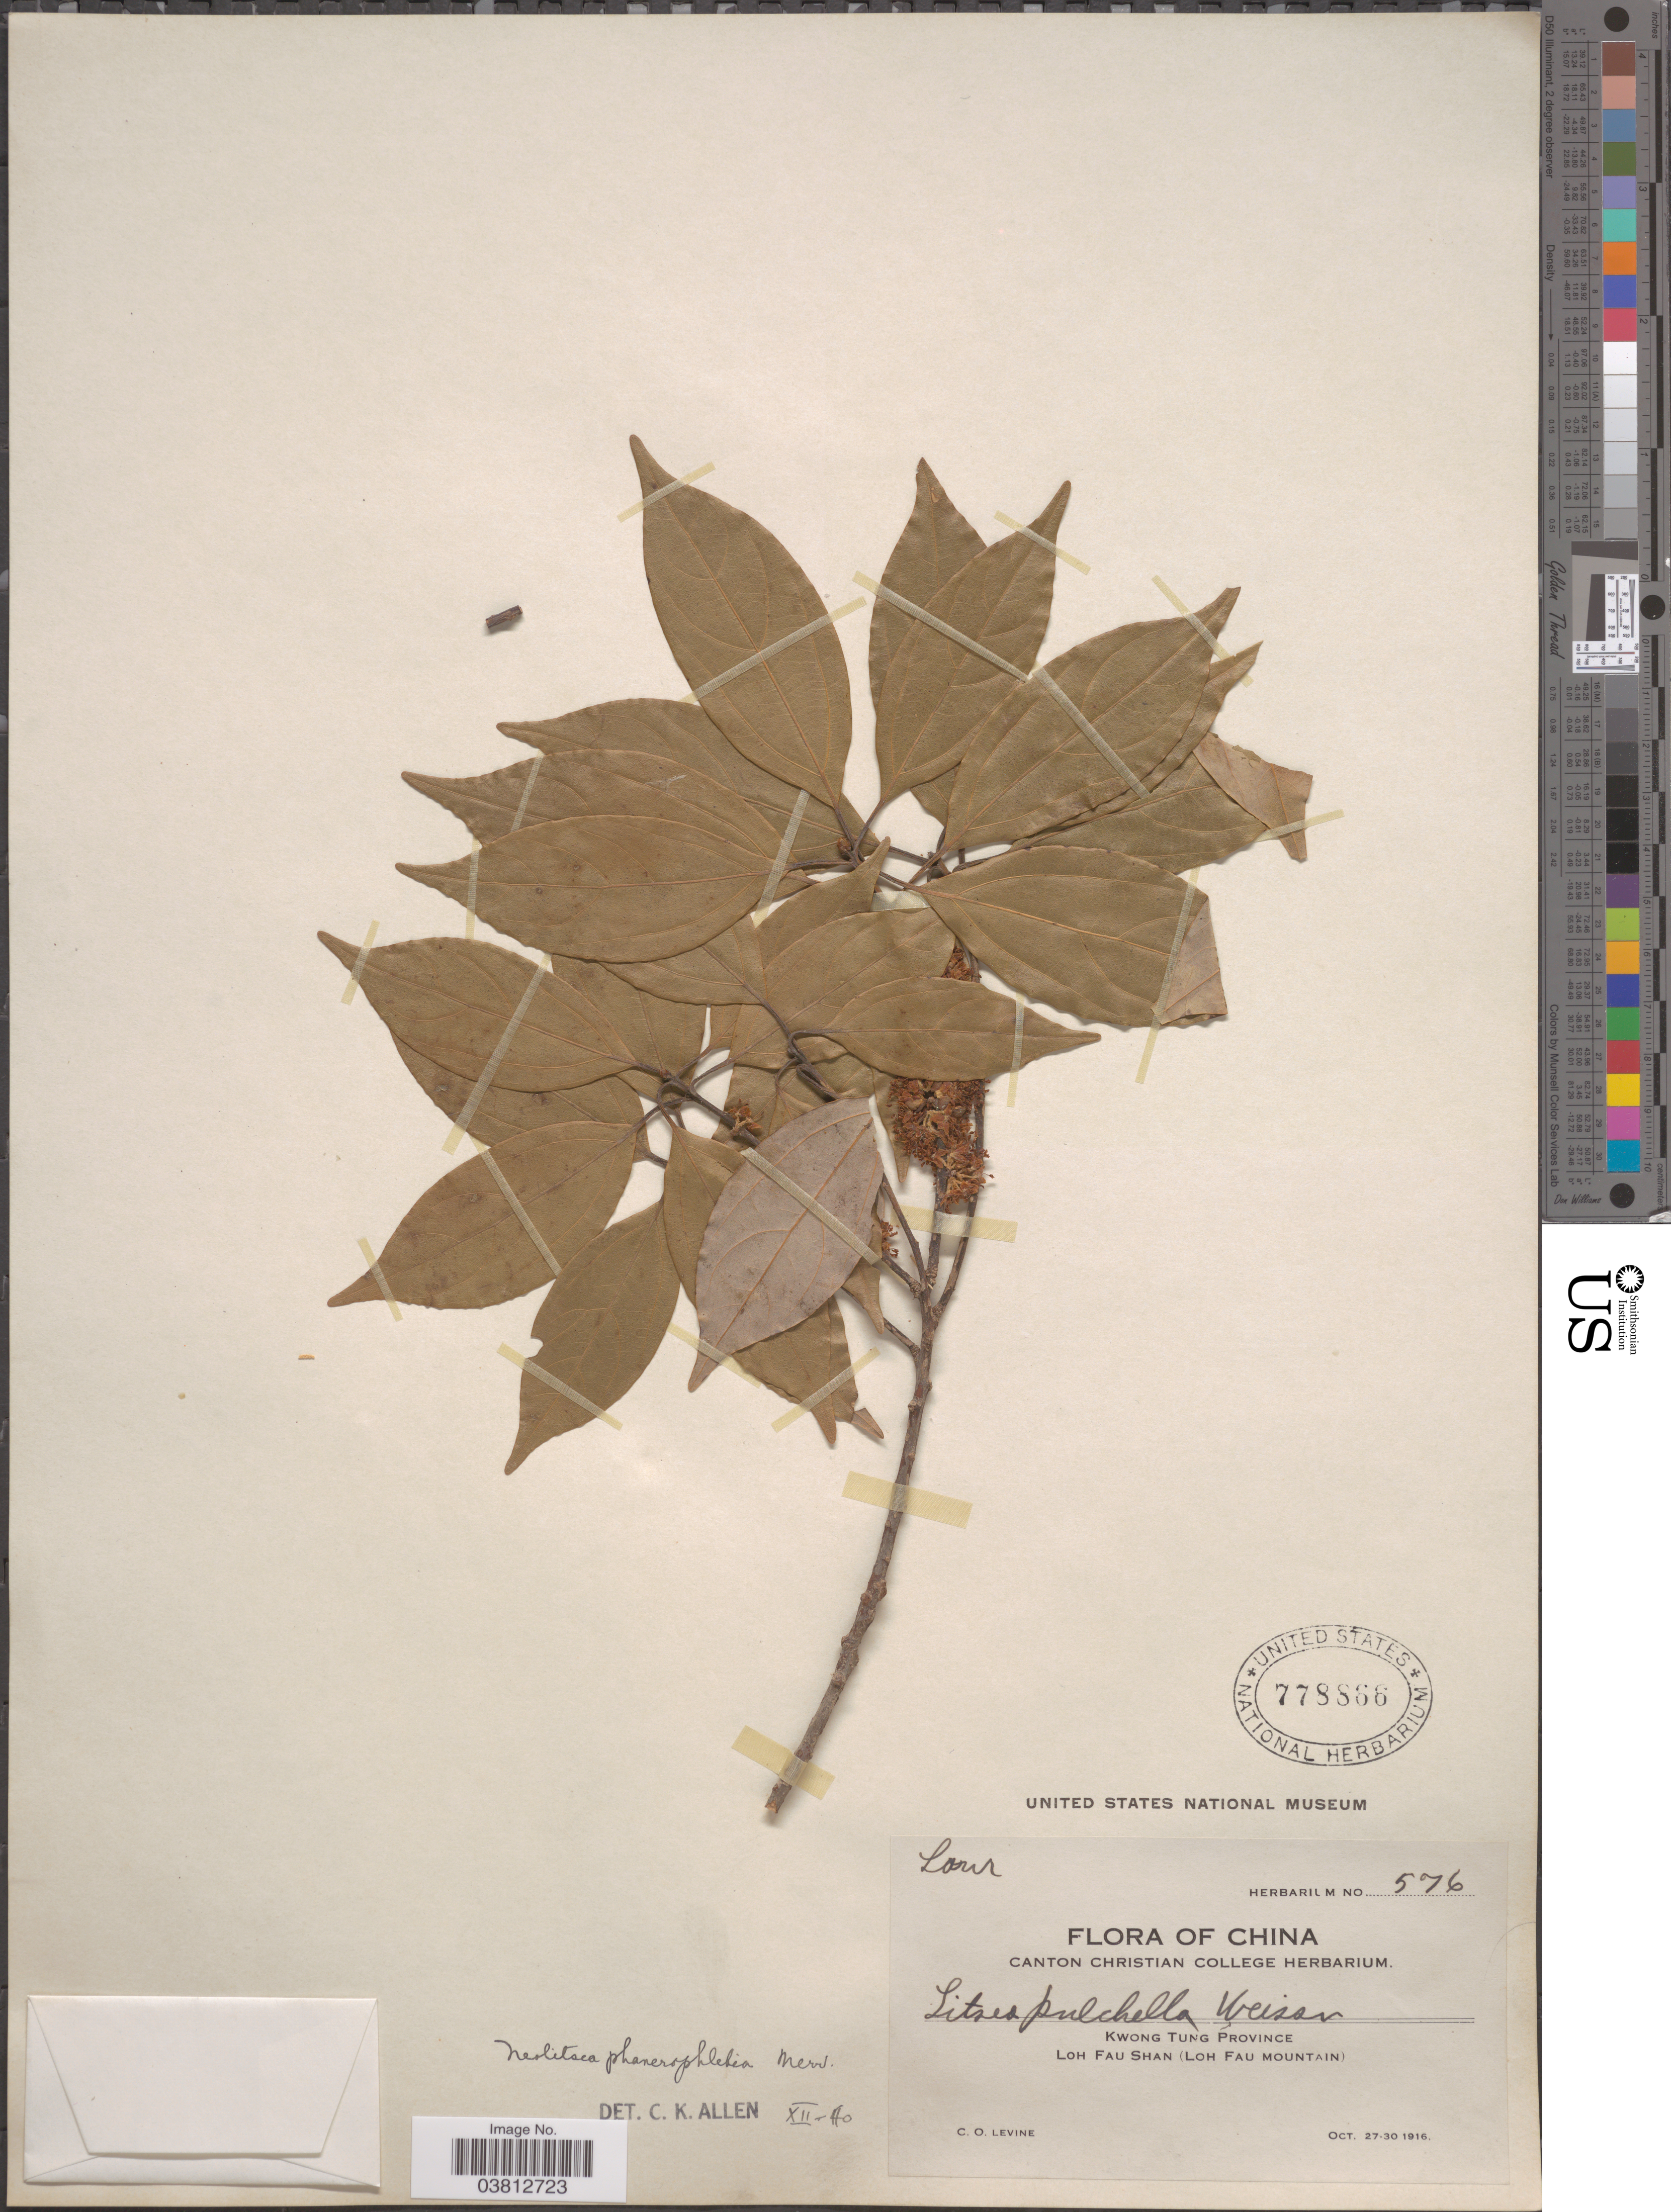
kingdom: Plantae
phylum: Tracheophyta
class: Magnoliopsida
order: Laurales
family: Lauraceae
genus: Neolitsea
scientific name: Neolitsea phanerophlebia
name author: Merr.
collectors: C. O. Levine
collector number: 576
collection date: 1916-10-27/1916-10-30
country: China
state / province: Guangdong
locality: Kwong Tung Province. Loh Fau Shan (Loh Fau Mountain).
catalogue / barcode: US 778866